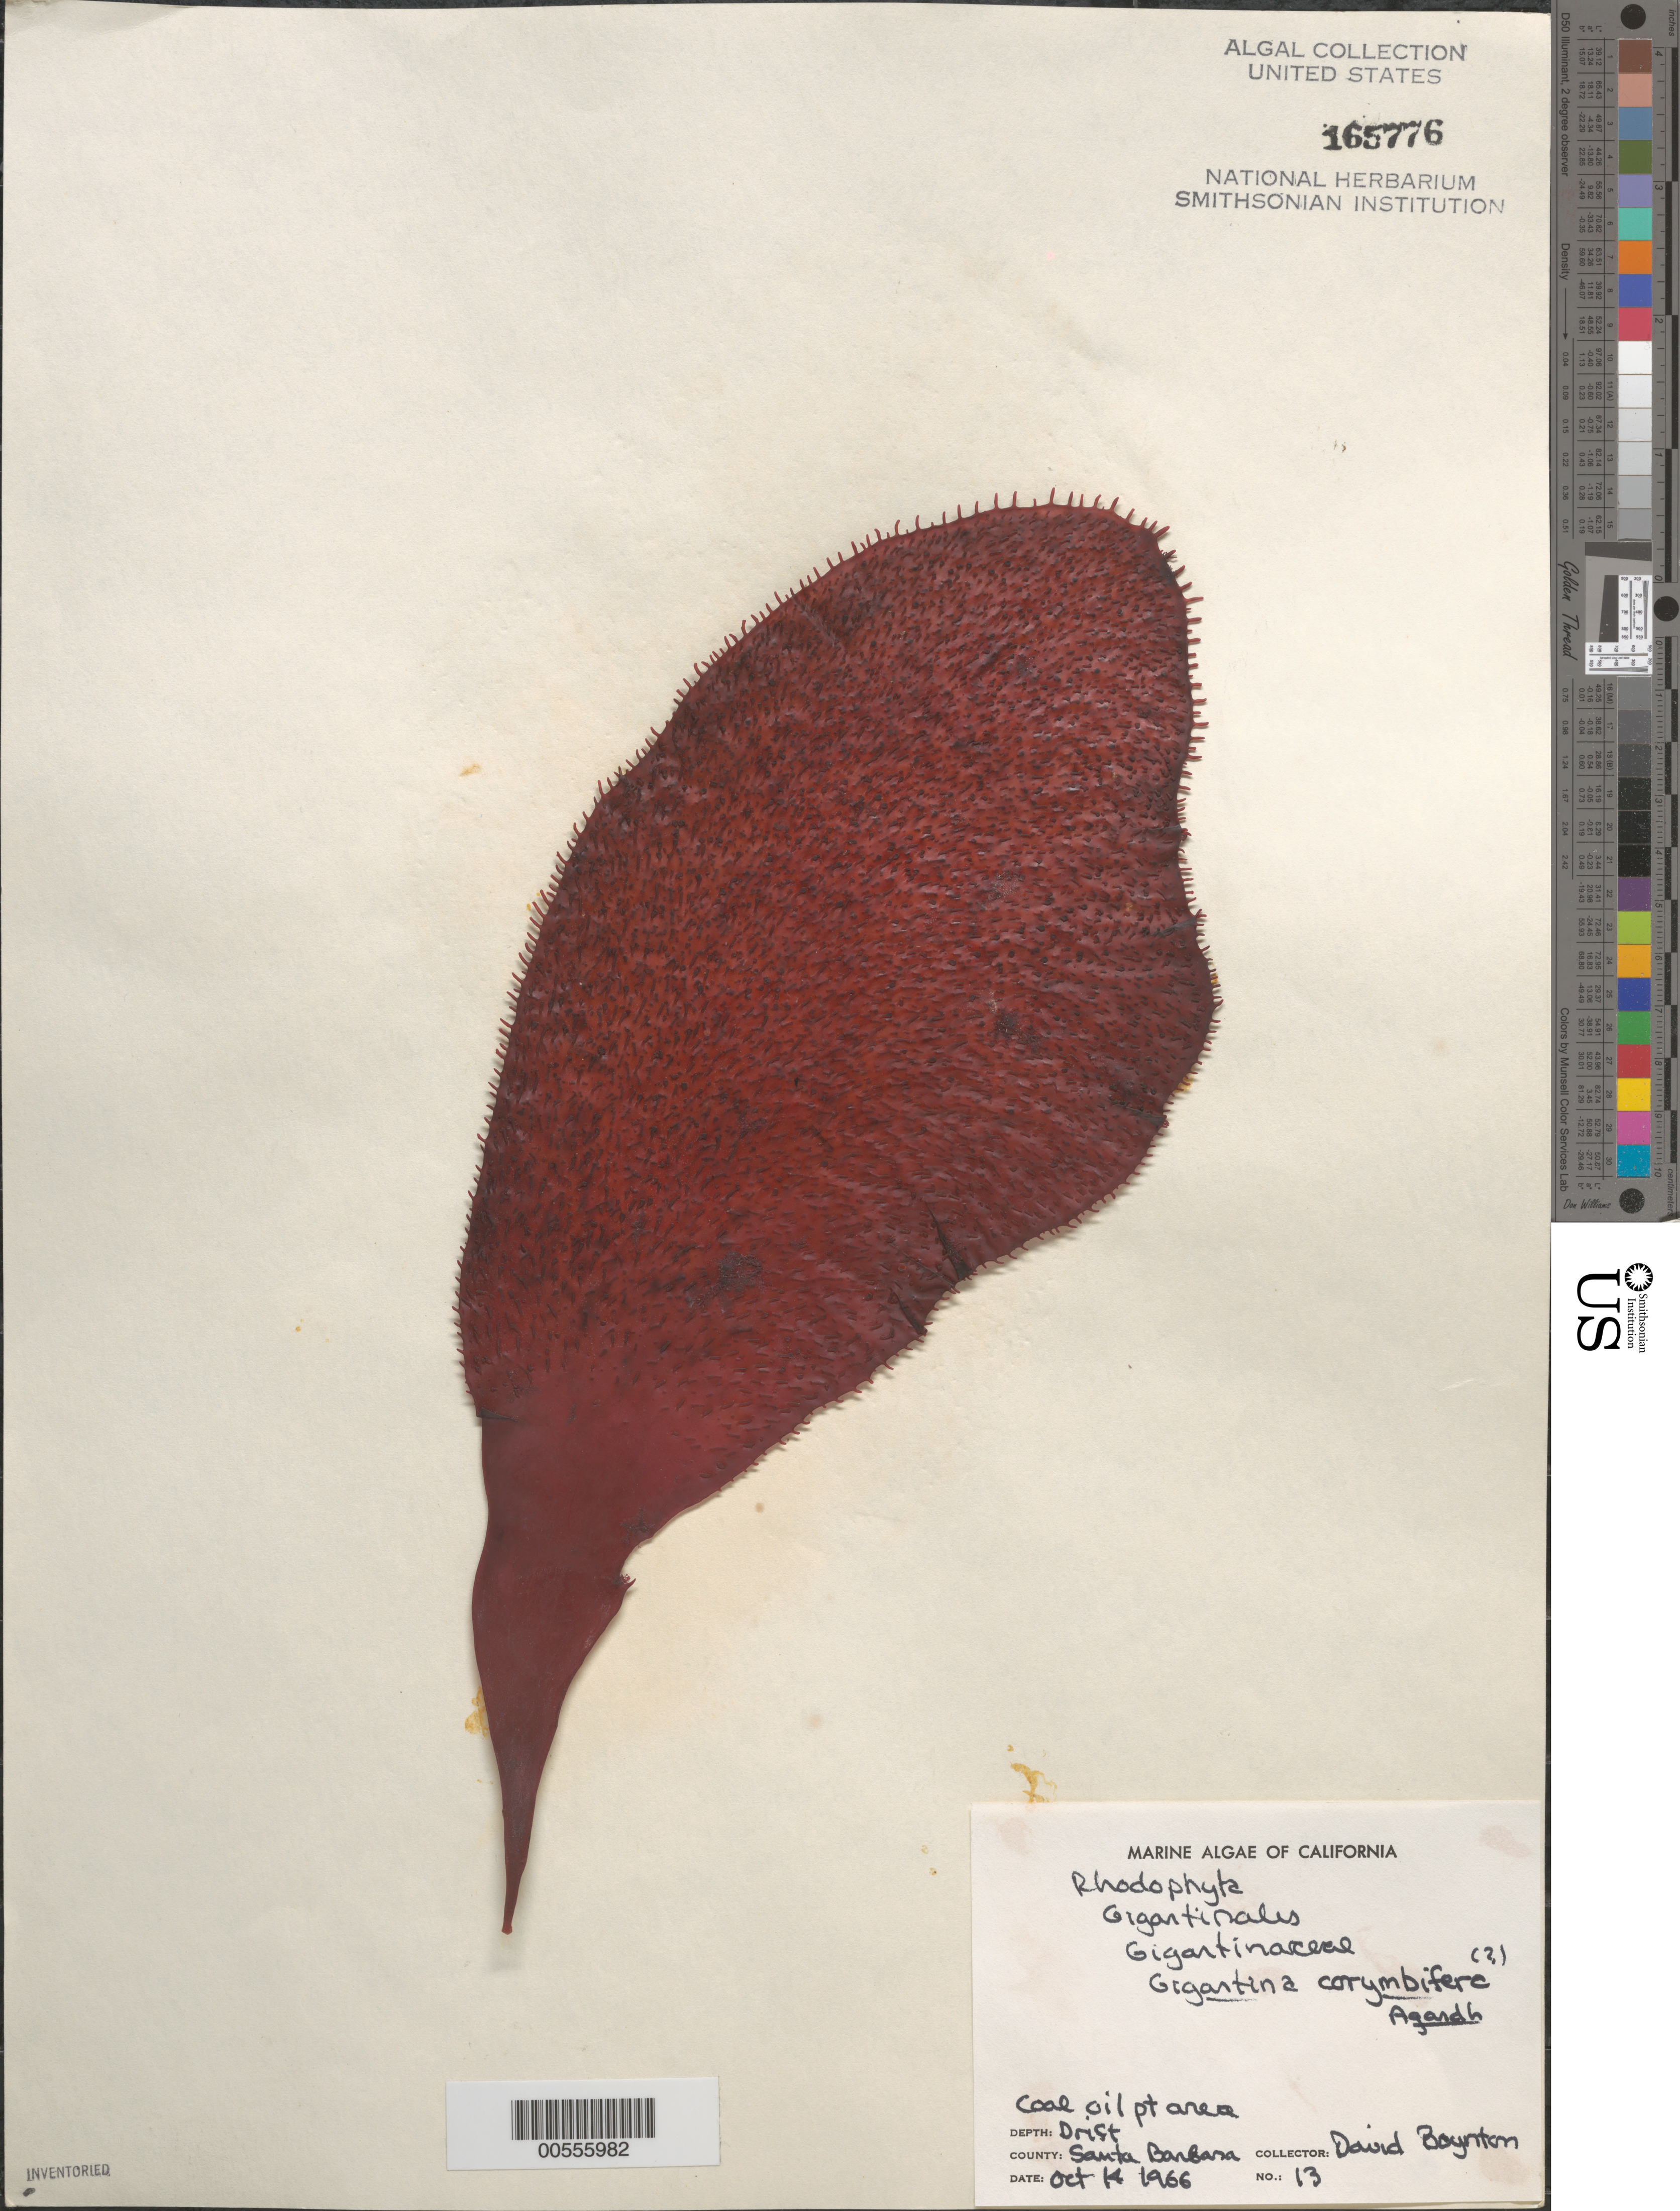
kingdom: Plantae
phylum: Rhodophyta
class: Florideophyceae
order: Gigartinales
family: Gigartinaceae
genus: Chondracanthus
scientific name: Chondracanthus corymbiferus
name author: (Kütz.) Guiry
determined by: Algae name updating Project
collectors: D. Boynton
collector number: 13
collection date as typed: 14 Oct 1966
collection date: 1966-10-14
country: United States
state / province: California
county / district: Santa Barbara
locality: Coal Oil Point area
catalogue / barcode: US 165776